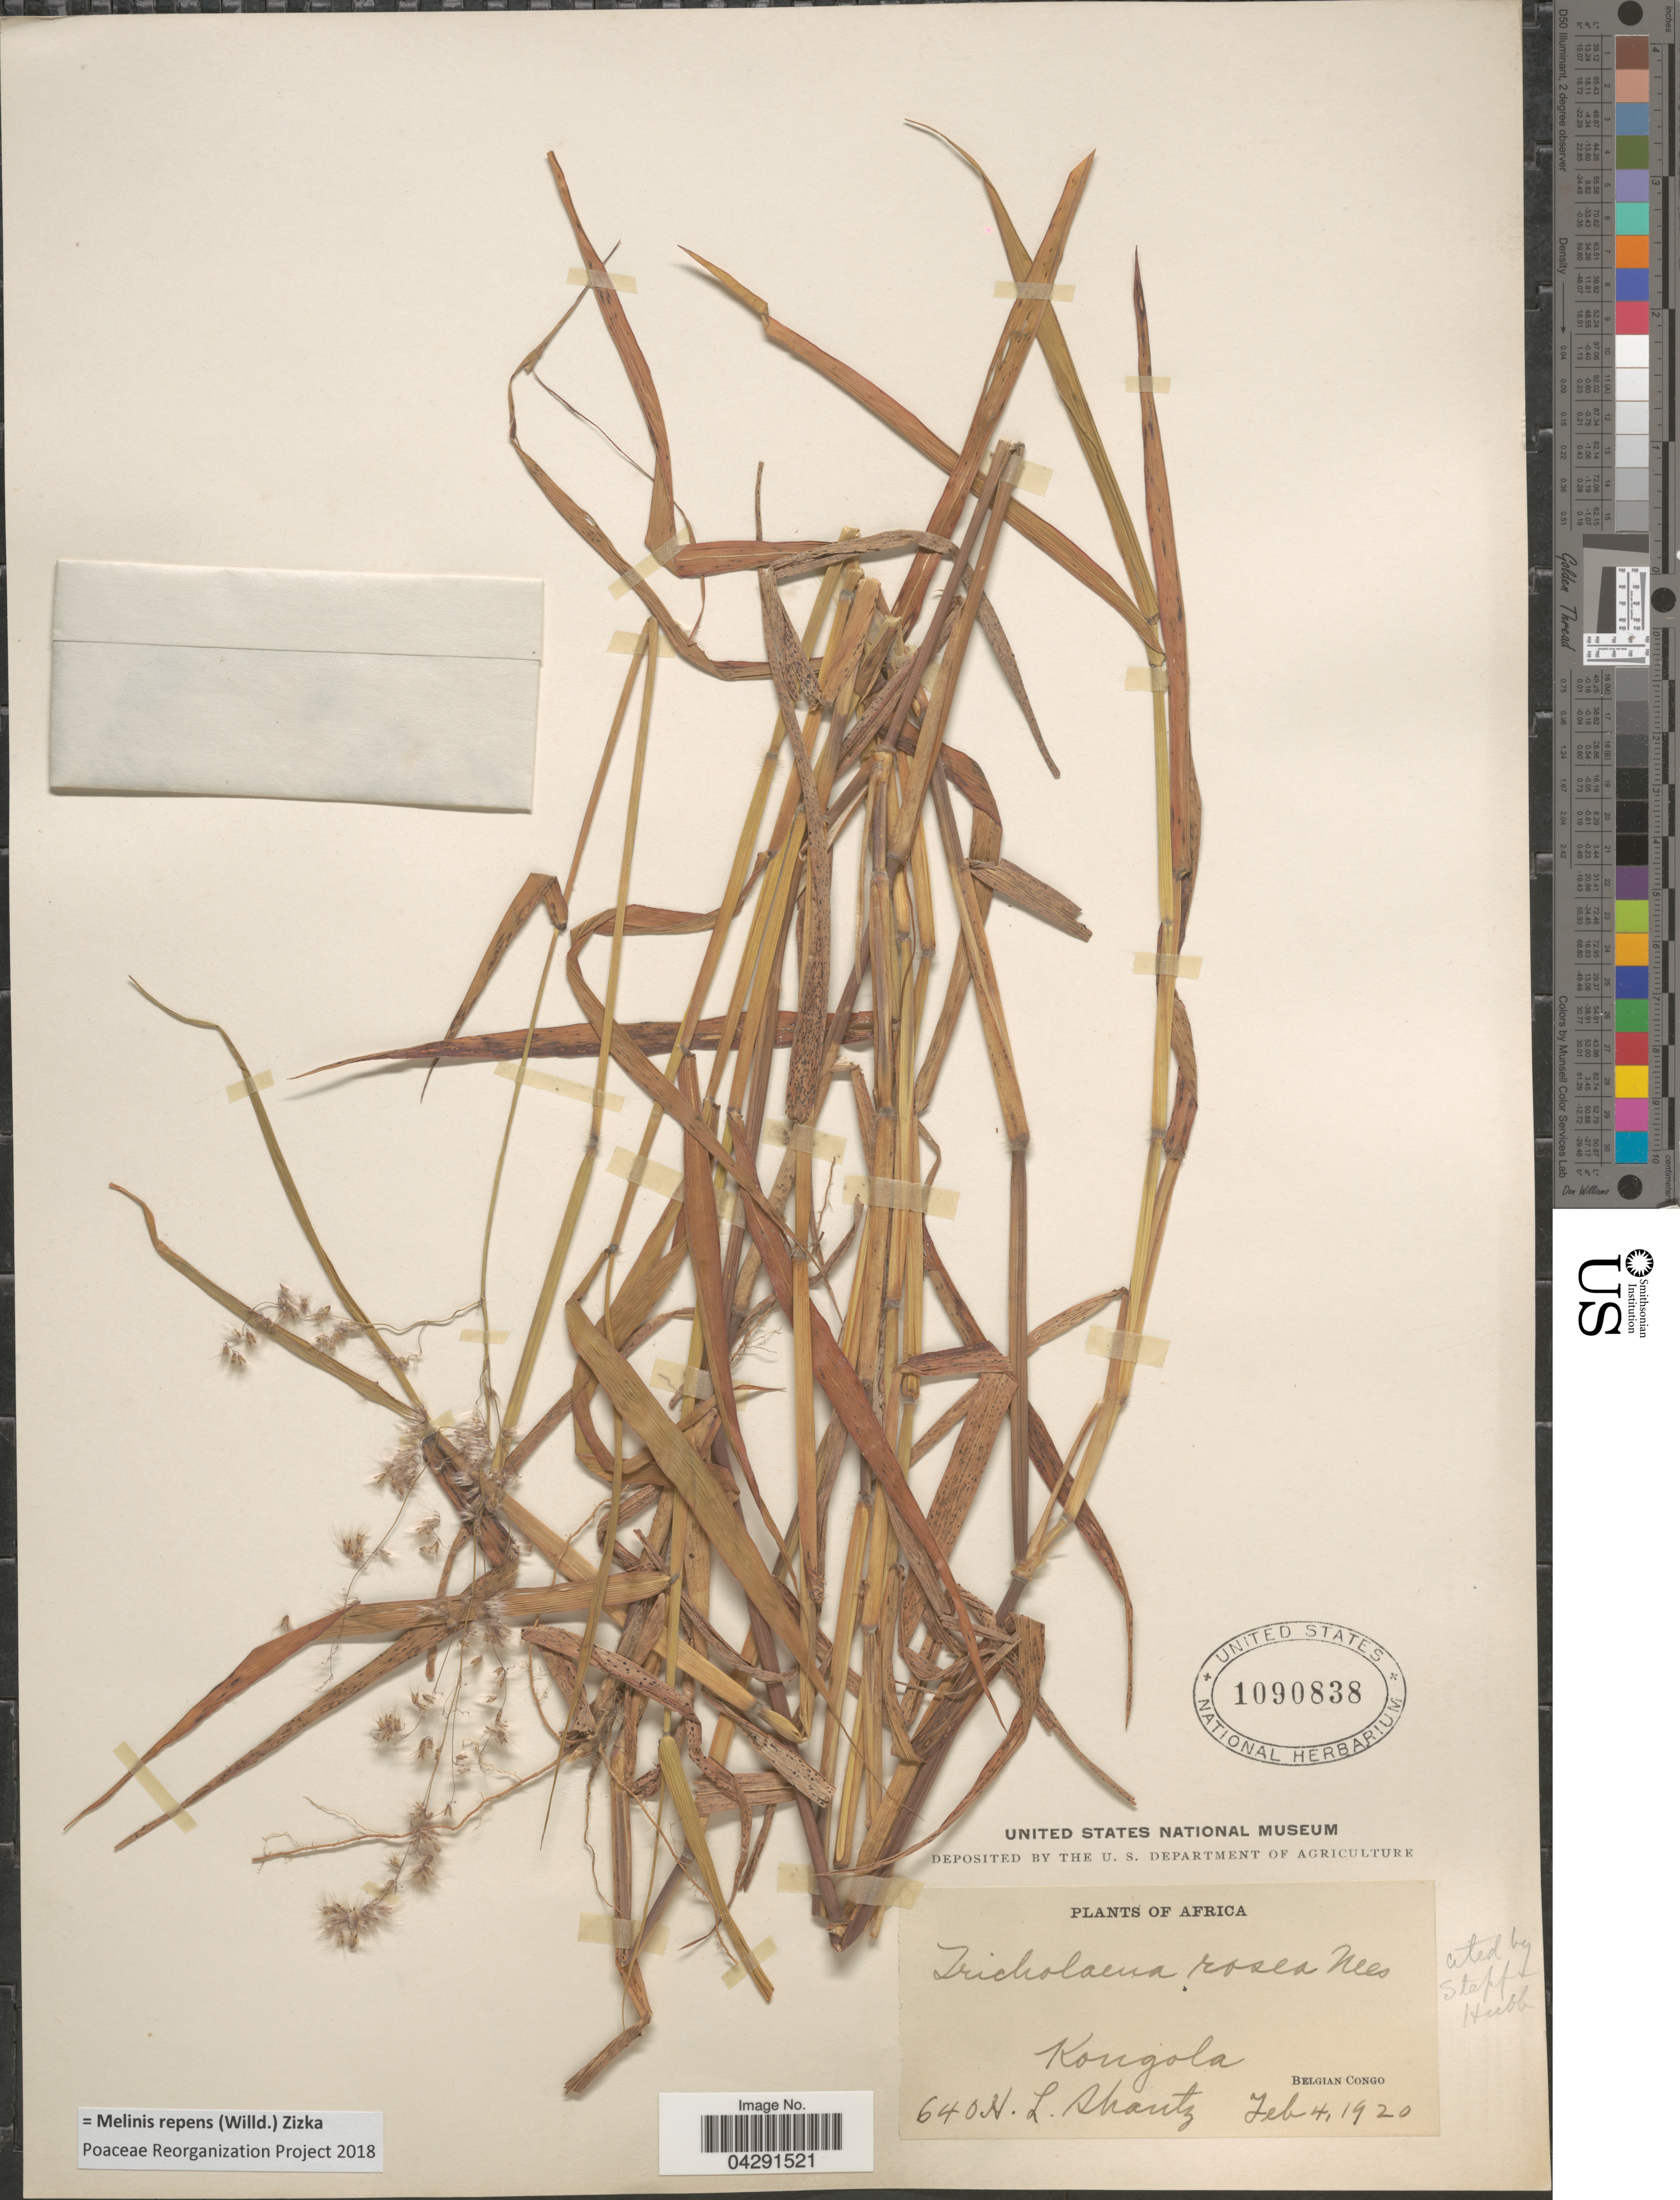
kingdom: Plantae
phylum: Tracheophyta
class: Liliopsida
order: Poales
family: Poaceae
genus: Melinis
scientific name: Melinis repens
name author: (Willd.) Zizka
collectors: H. Shantz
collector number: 640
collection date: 1920-02-04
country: Congo, Democratic Republic of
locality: Kongola. Belgian Congo.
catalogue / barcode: US 1090838